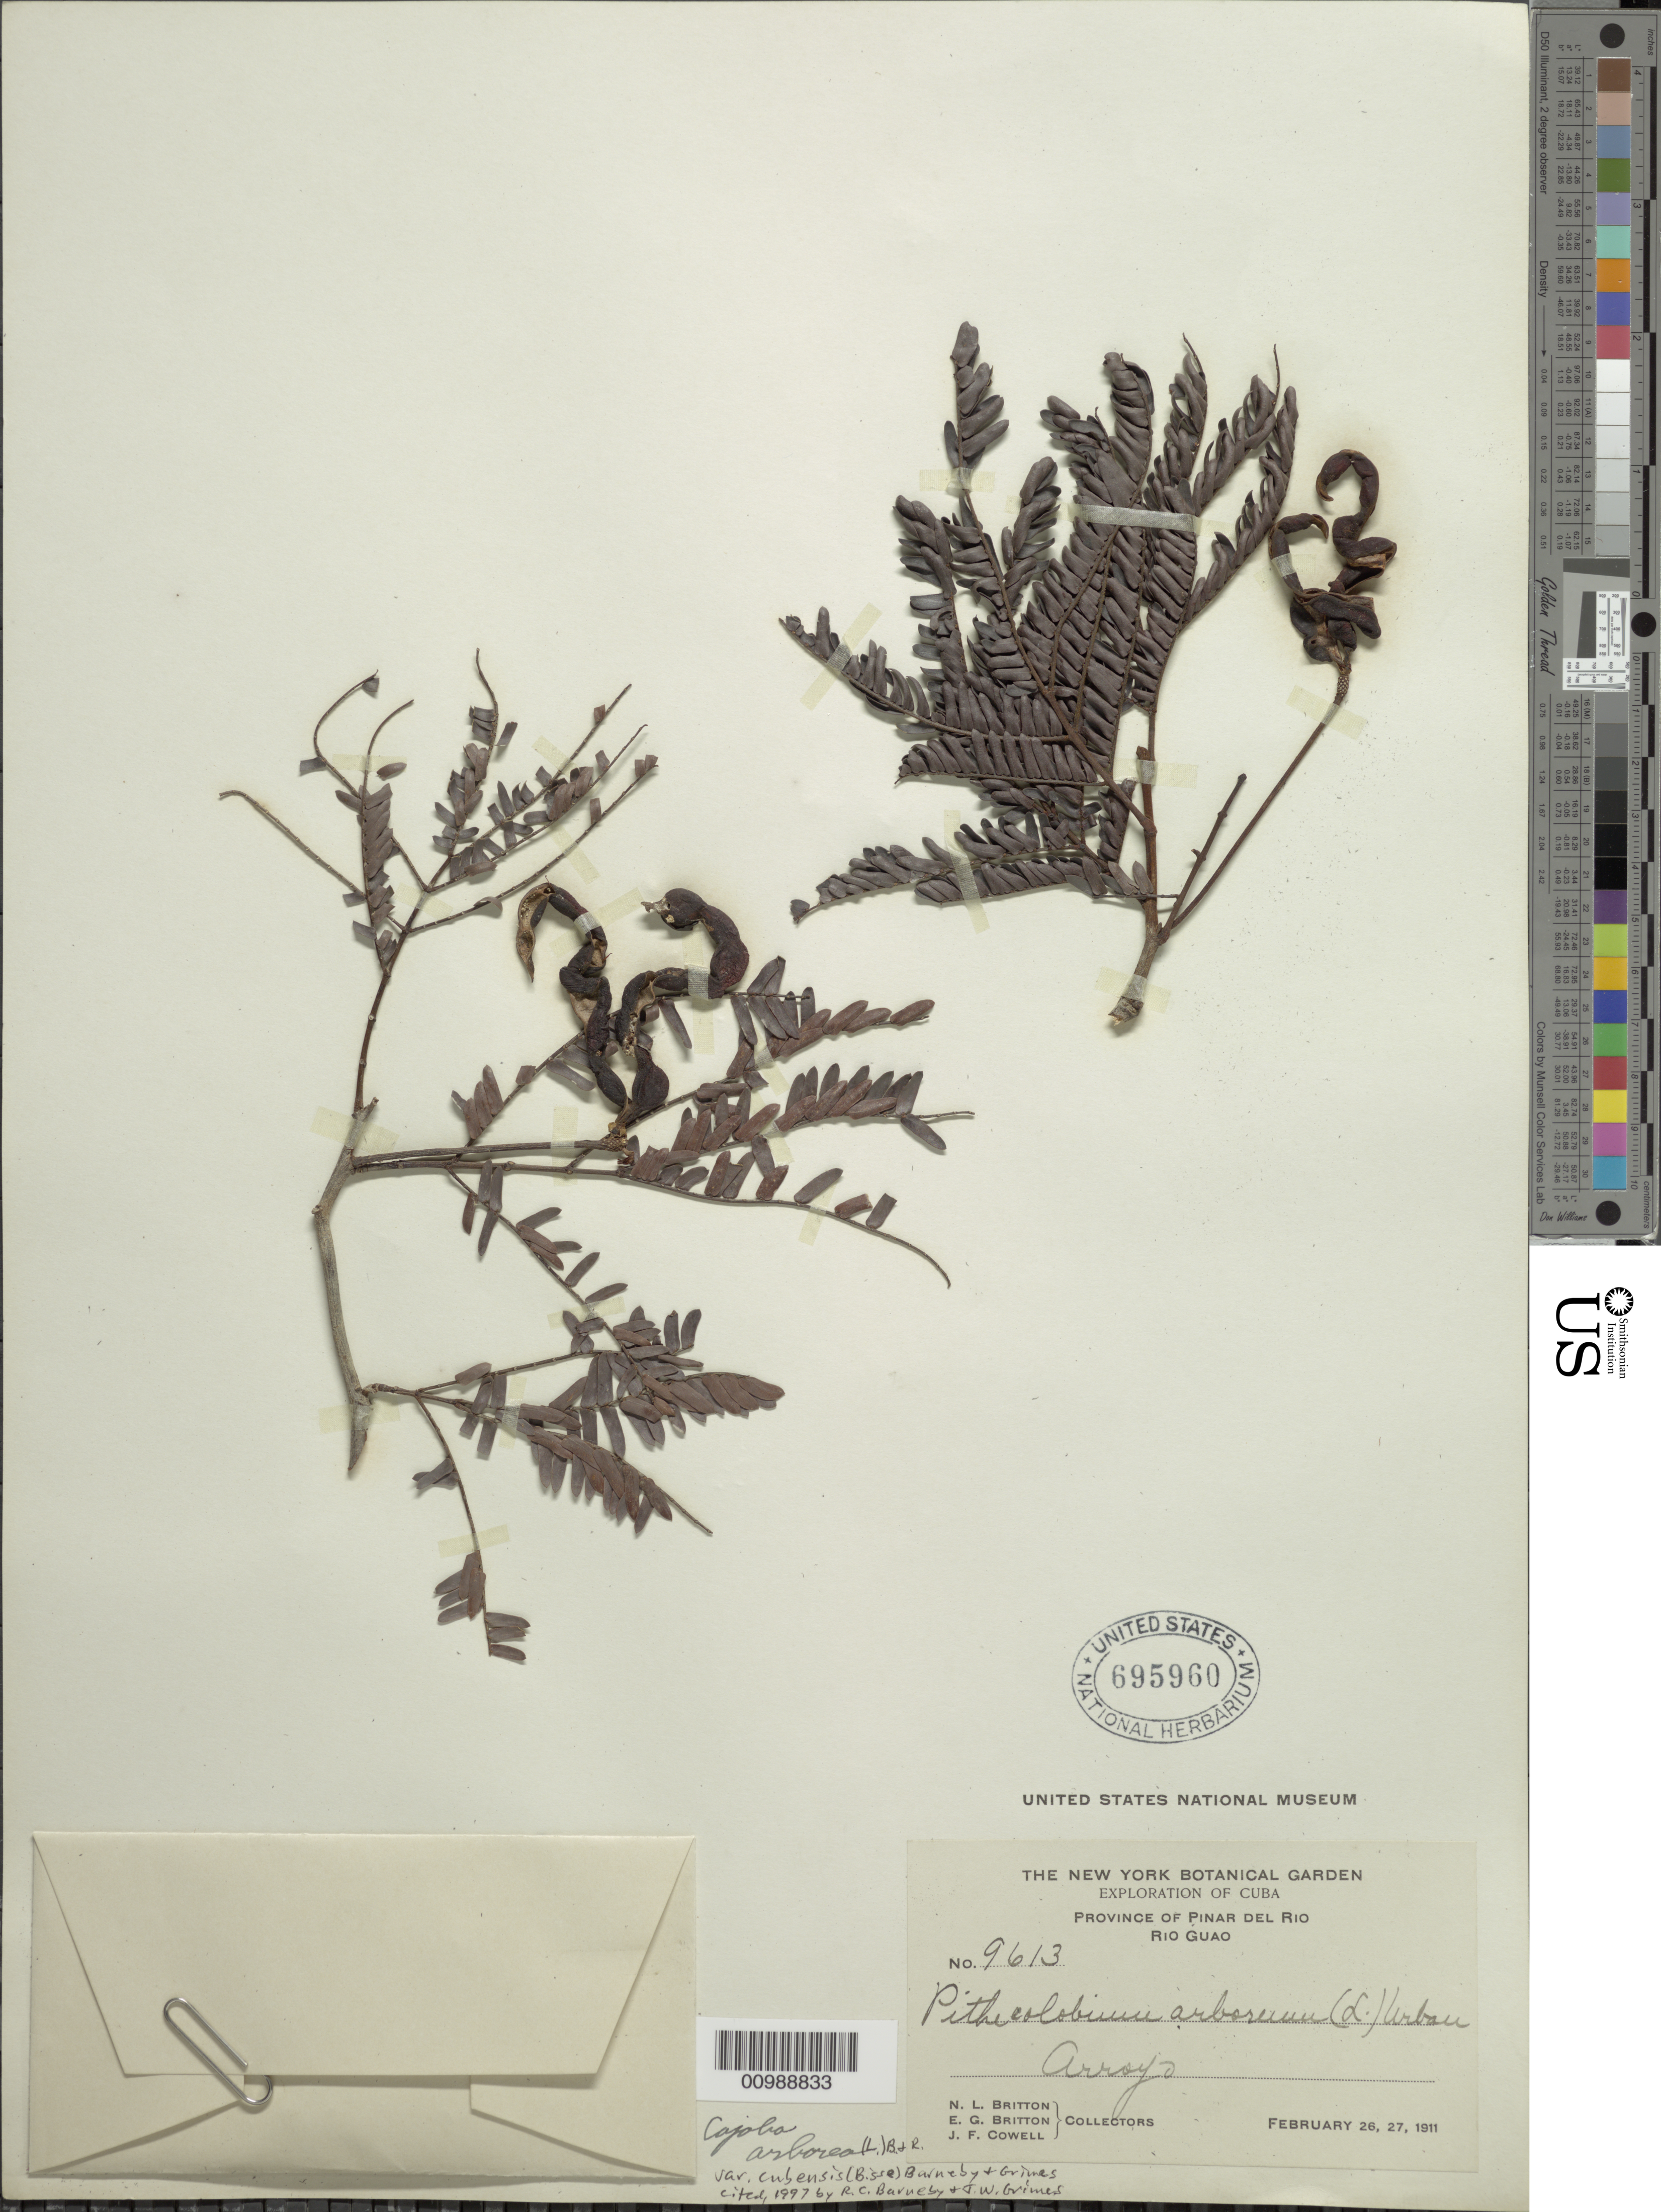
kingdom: Plantae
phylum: Tracheophyta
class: Magnoliopsida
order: Fabales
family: Fabaceae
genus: Cojoba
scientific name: Cojoba arborea var. cubensis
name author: (Bisse) Barneby & J.W. Grimes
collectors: N. Britton, E. G. Britton & J. F. Cowell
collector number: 9613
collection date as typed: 26 Feb 1911 and 27 Feb 1911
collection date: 1911-02-26,1911-02-27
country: Cuba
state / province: Pinar del Rio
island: Cuba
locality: Rio Guao; arroyo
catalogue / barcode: US 695960